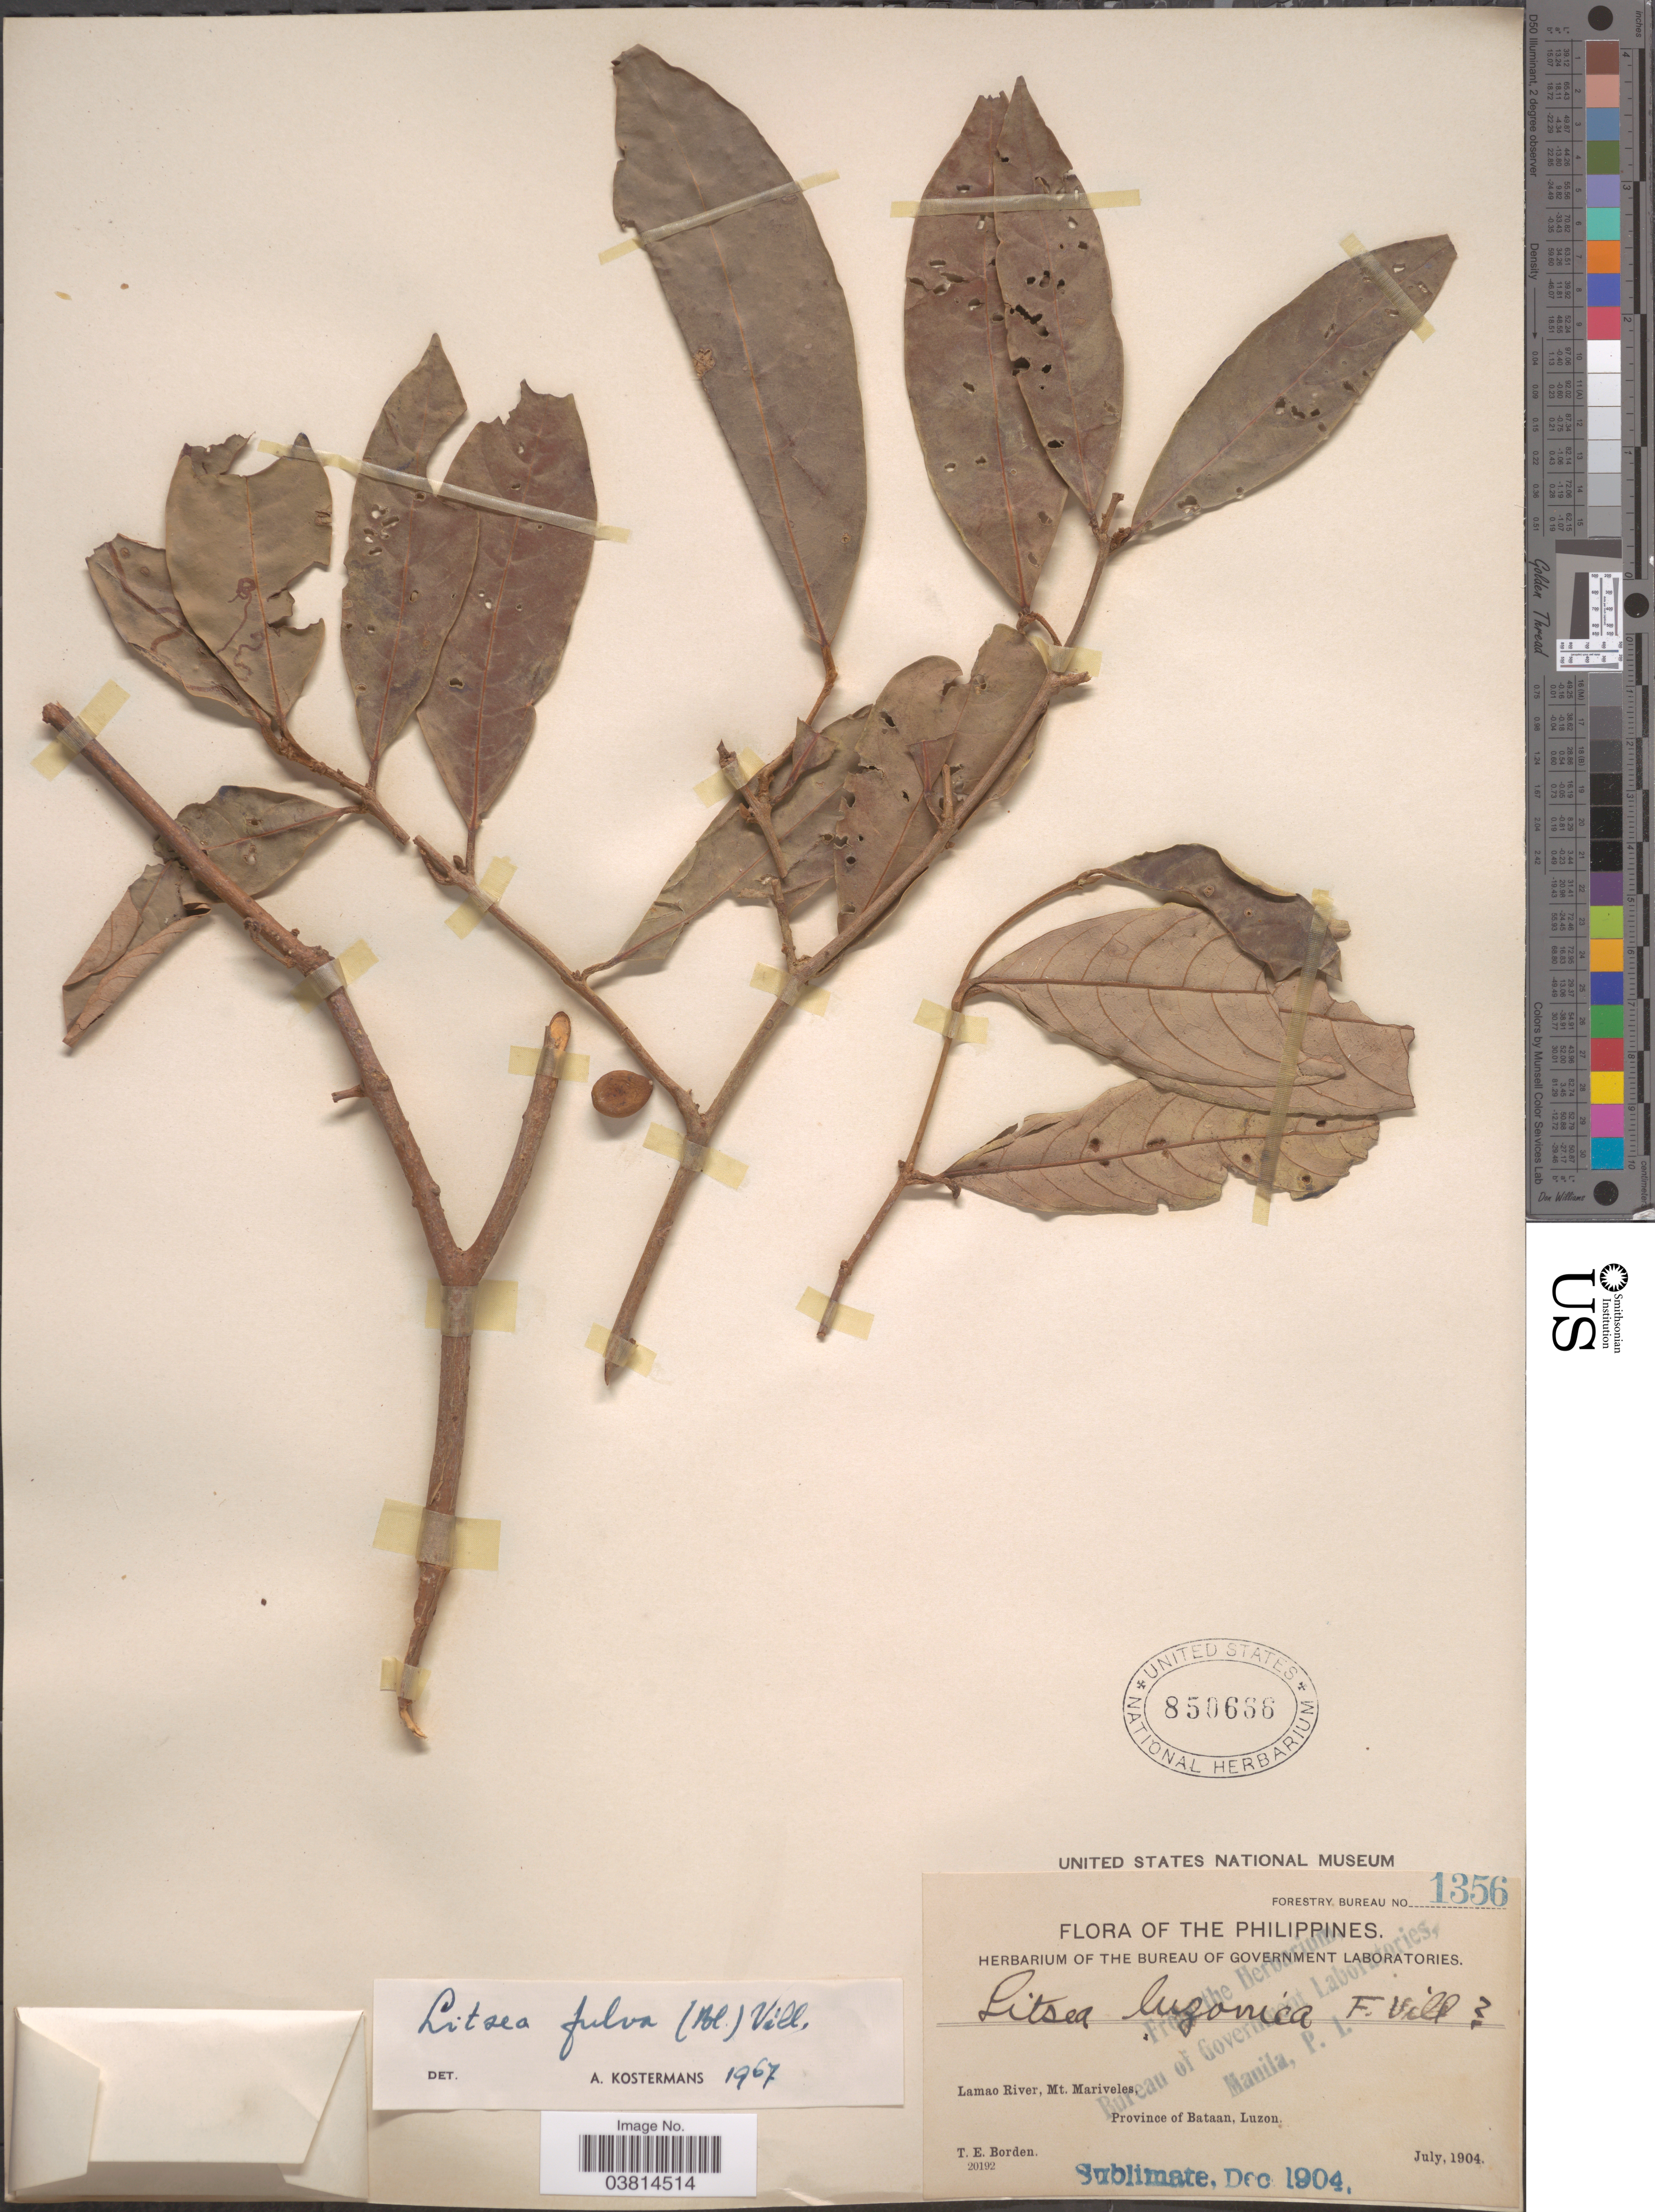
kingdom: Plantae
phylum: Tracheophyta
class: Magnoliopsida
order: Laurales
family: Lauraceae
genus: Litsea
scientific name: Litsea fulva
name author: (Blume) Fern.-Vill.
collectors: T. E. Borden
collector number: Forestry Bureau 1356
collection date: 1904-07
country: Philippines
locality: Lamao River, Mt. Mariveles, Province of Bataan, Luzon.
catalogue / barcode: US 850636